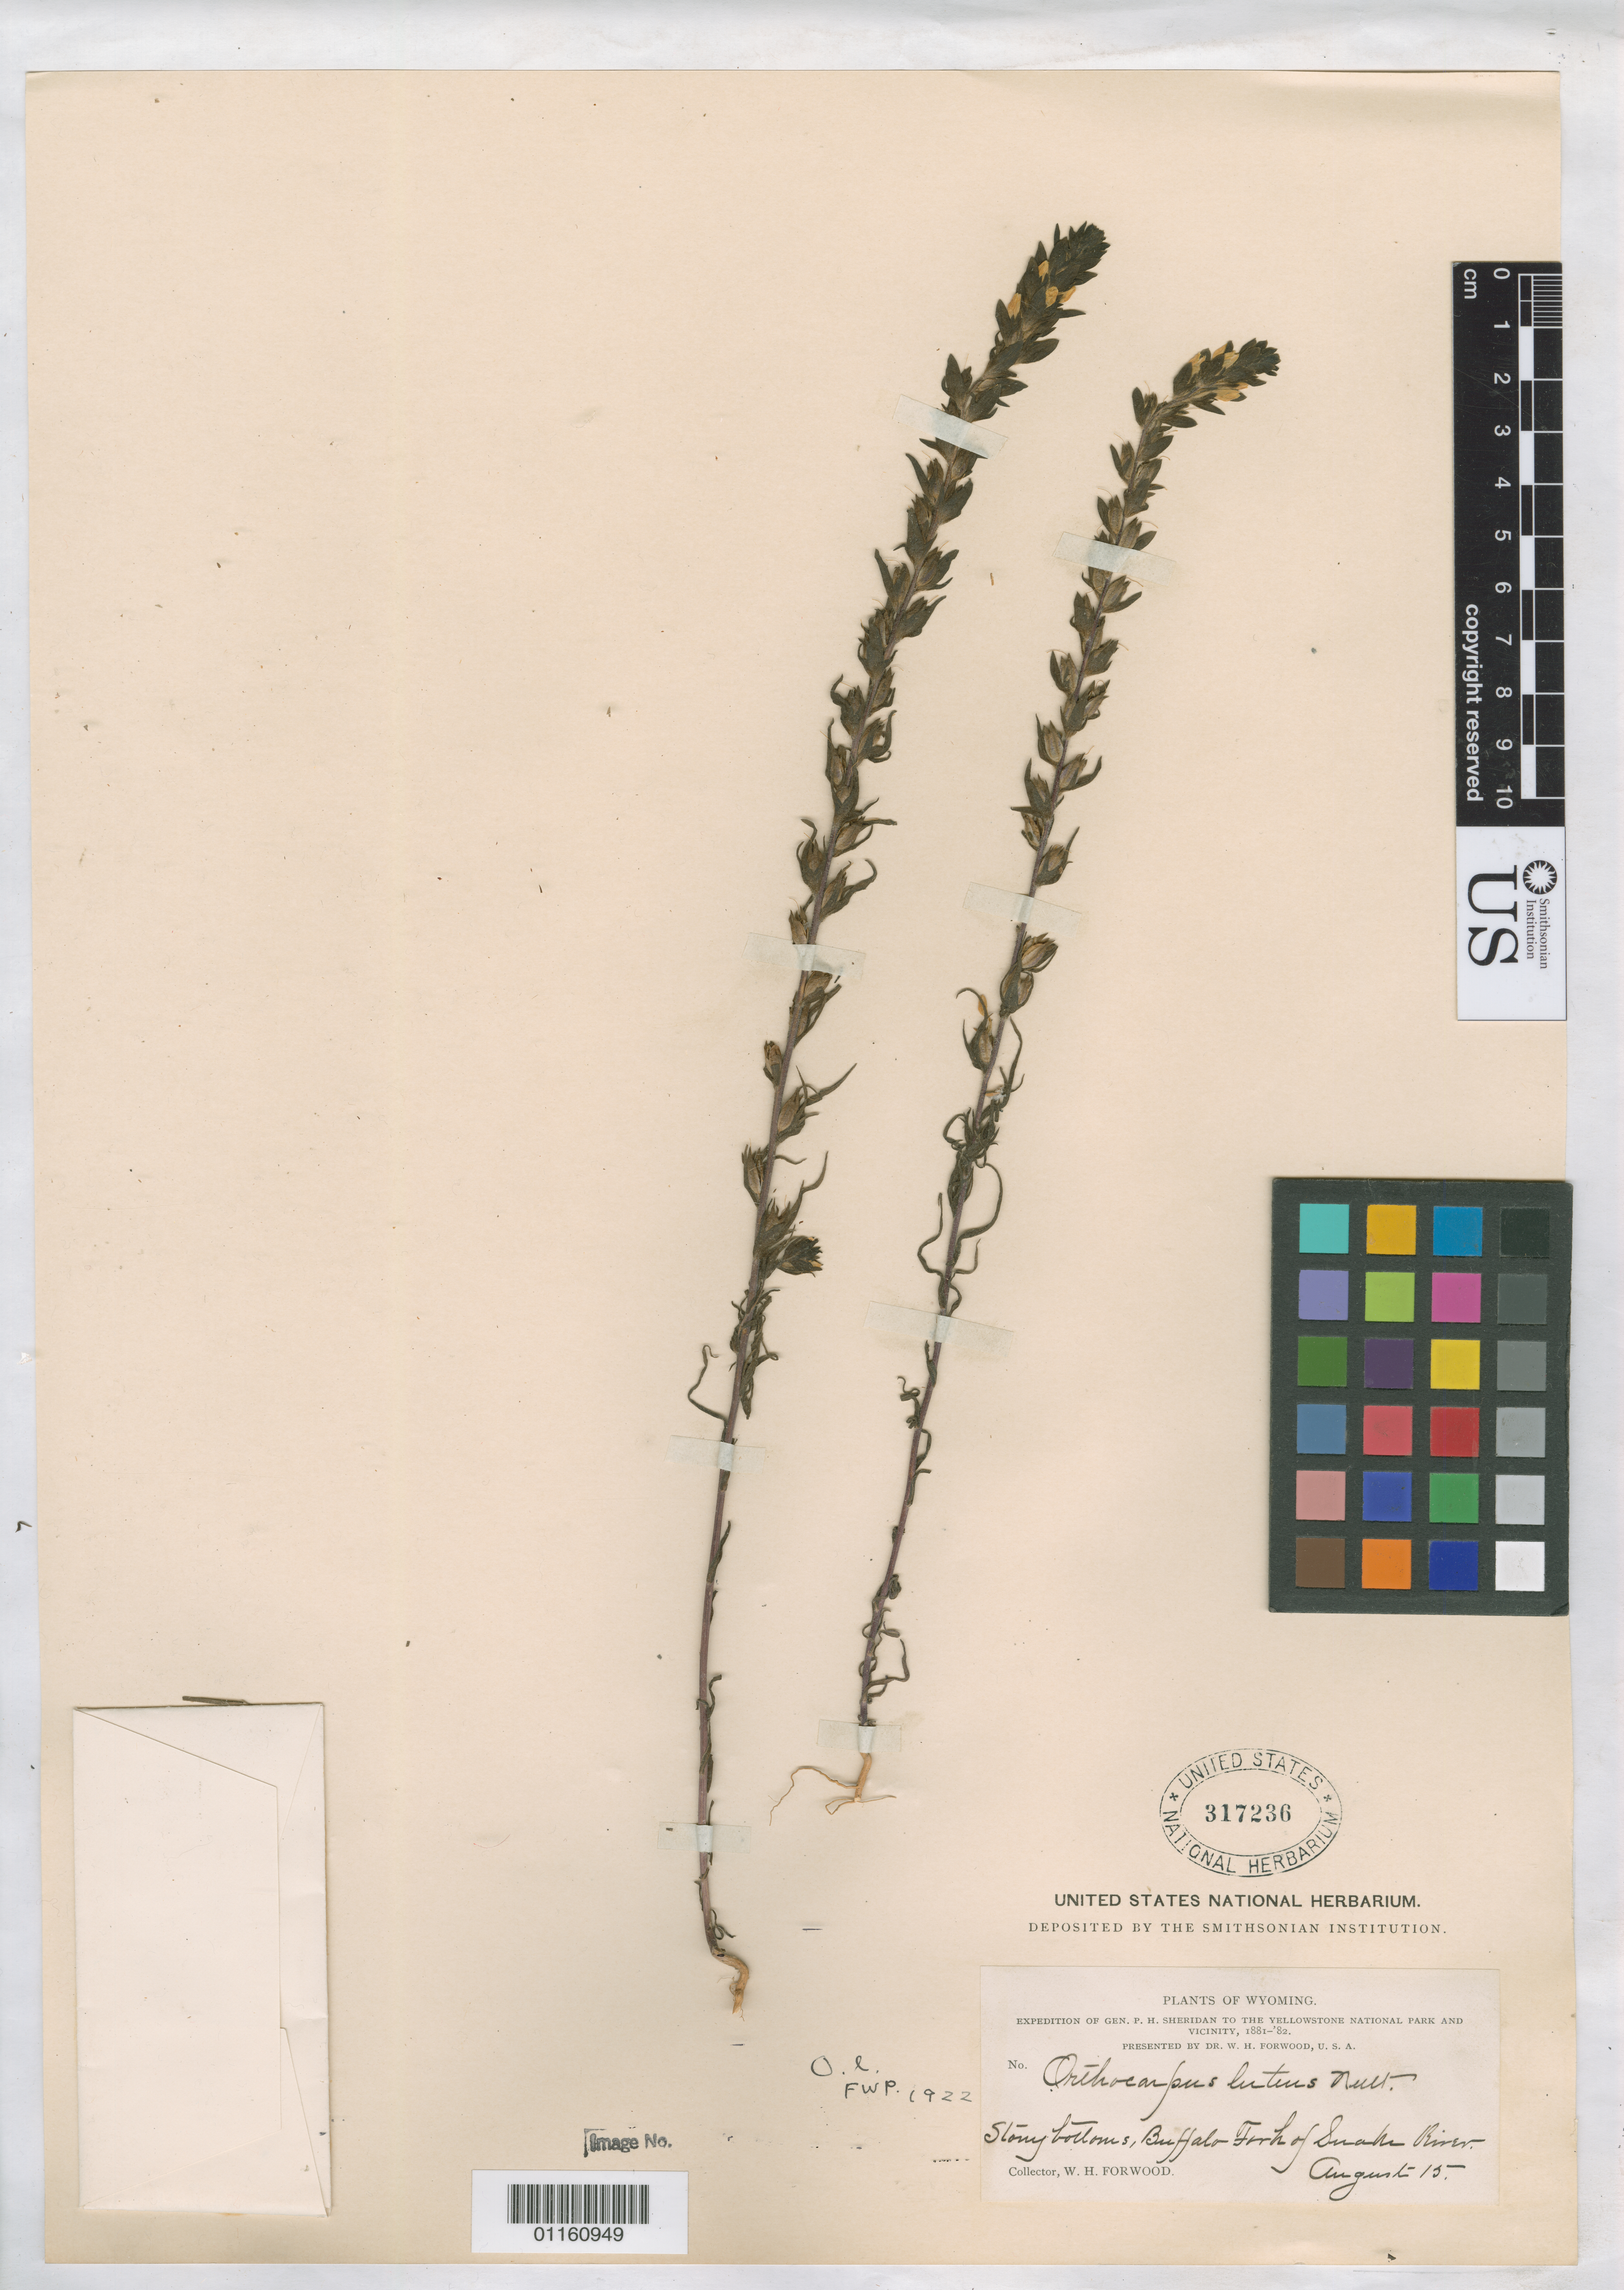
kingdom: Plantae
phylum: Tracheophyta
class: Magnoliopsida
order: Lamiales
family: Orobanchaceae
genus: Orthocarpus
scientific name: Orthocarpus luteus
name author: Nutt.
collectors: W. Forwood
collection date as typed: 15 Aug 1881 or 15 au 1882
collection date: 1881-08-15 or 1882-08-15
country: United States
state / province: Wyoming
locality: Buffalo Fork of Snake River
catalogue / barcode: US 317236